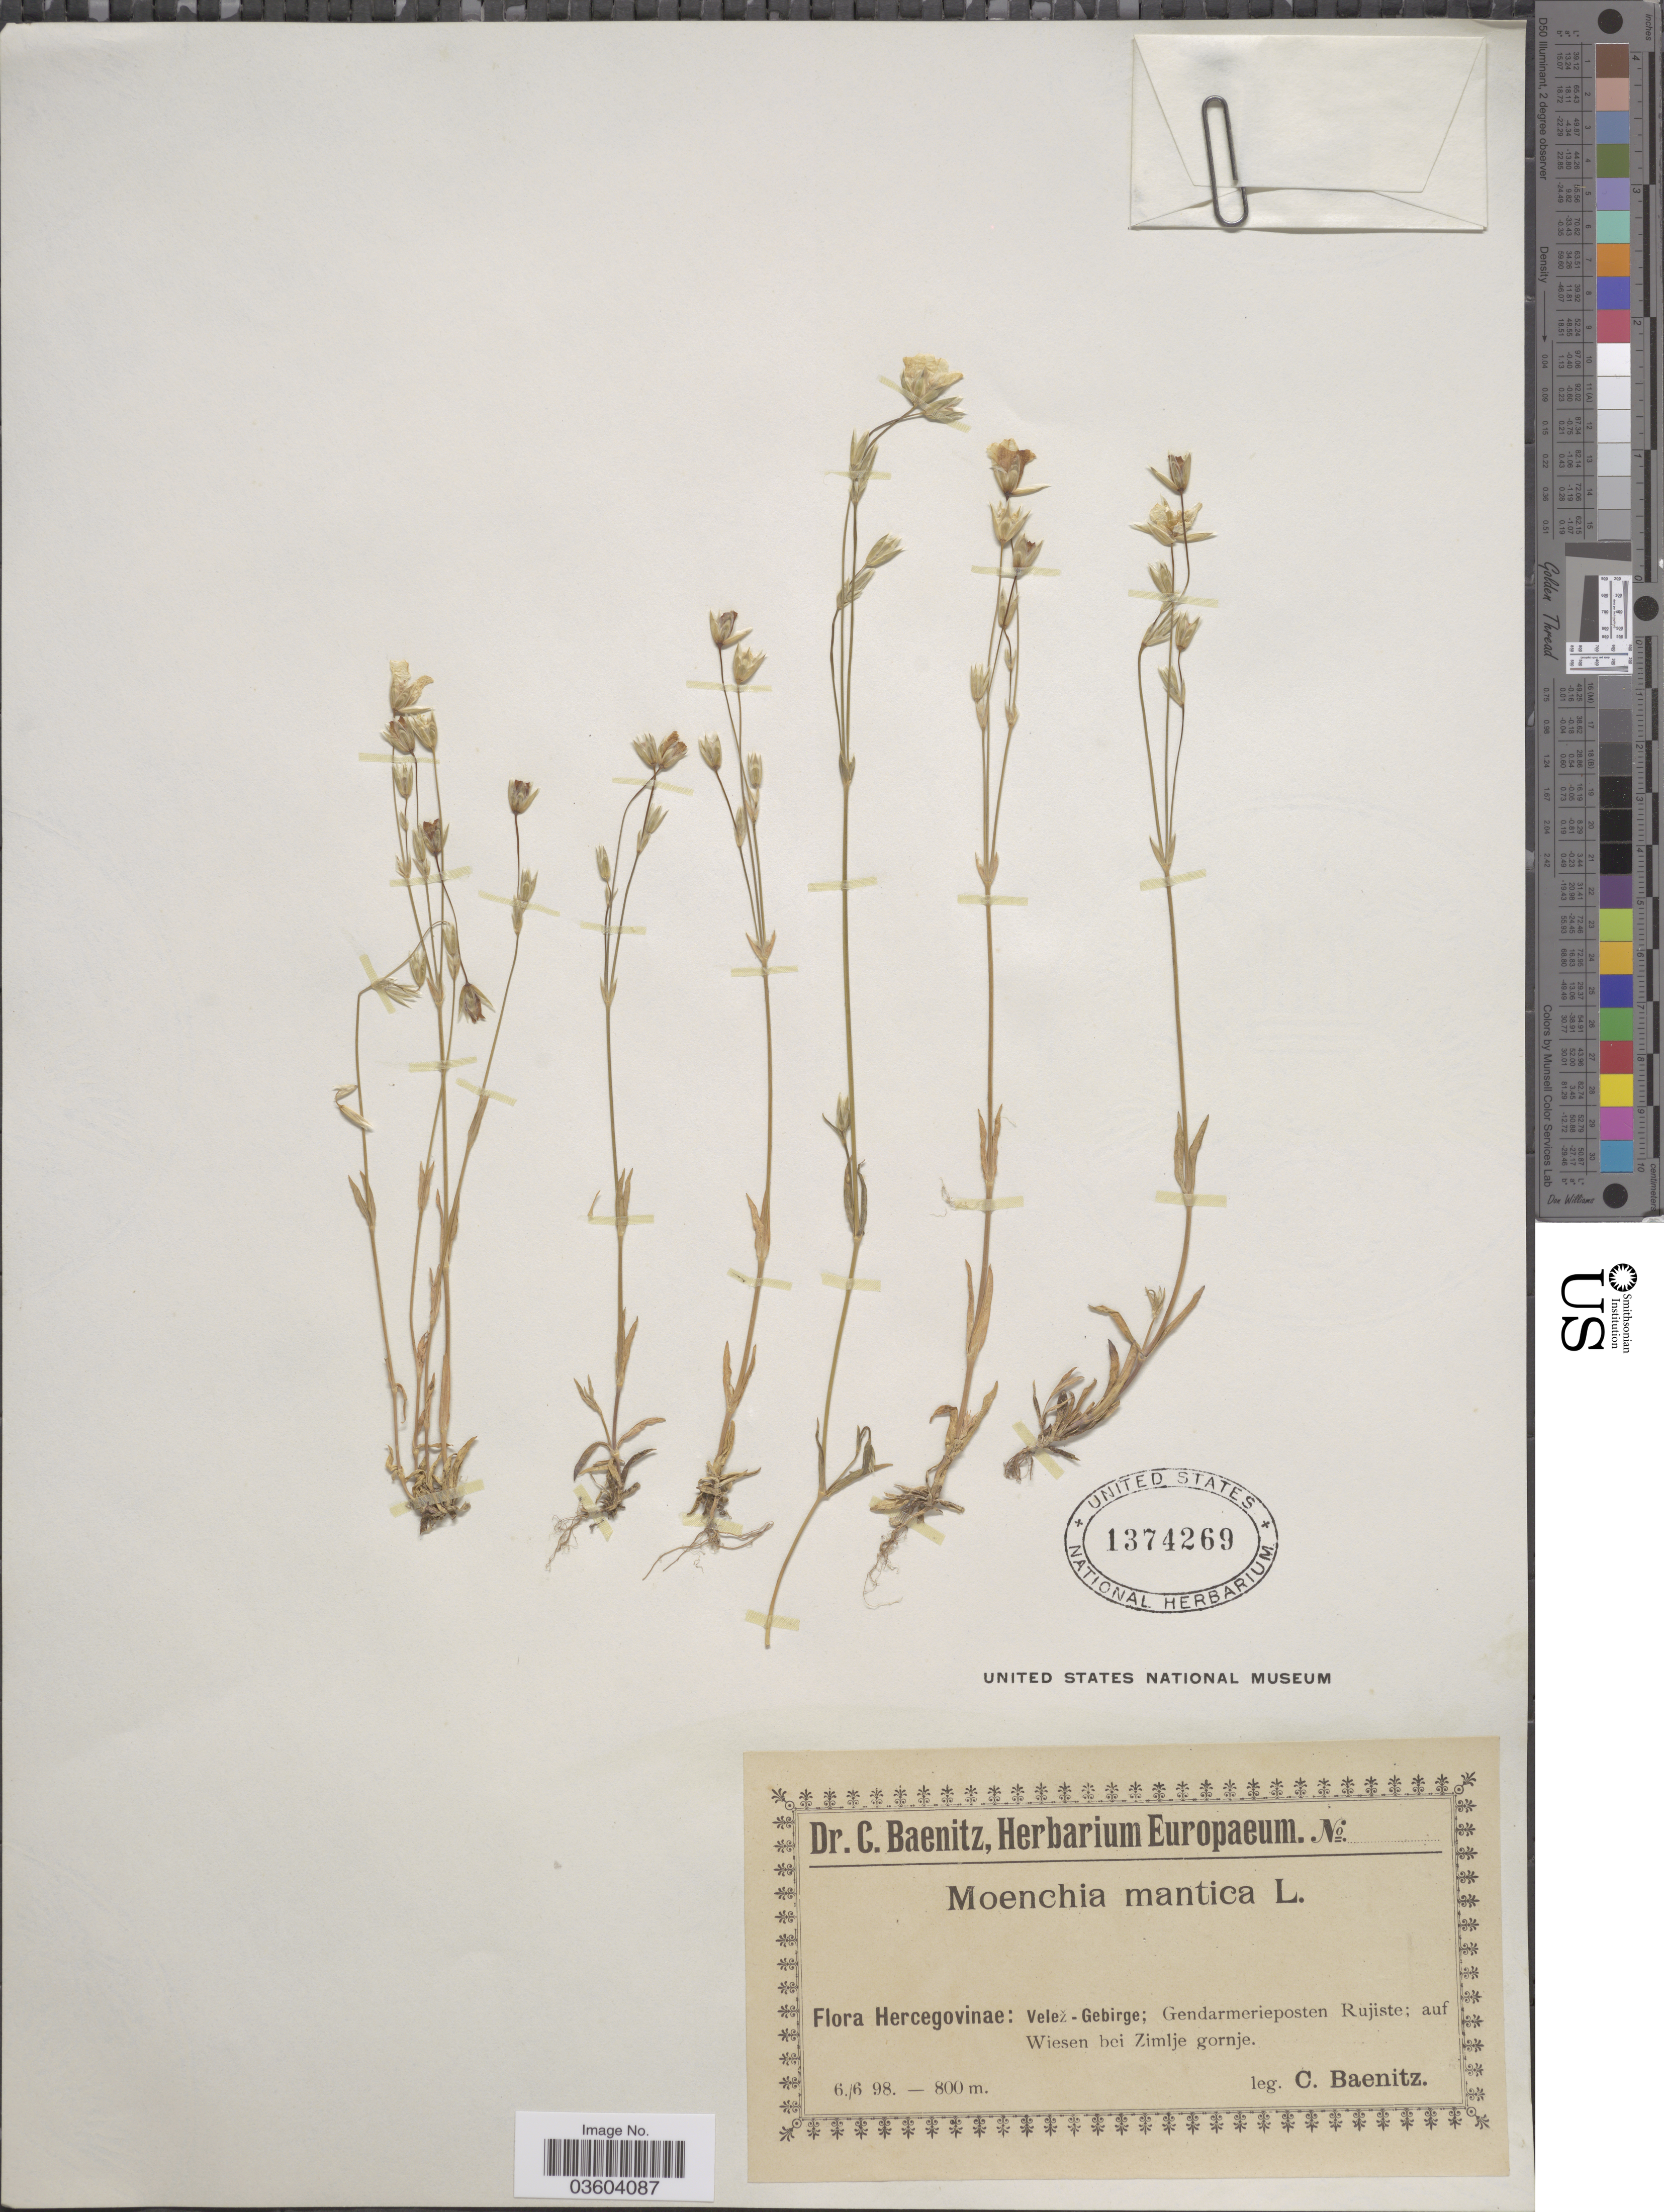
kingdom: Plantae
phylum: Tracheophyta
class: Magnoliopsida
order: Caryophyllales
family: Caryophyllaceae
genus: Moenchia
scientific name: Moenchia mantica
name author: Bartl.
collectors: C. G. Baenitz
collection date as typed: Transcribed d/m/y: 6/6/98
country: Bosnia and Herzegovina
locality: Hercegovinae: Velez-Gebirge; Gendarmerieposten Rujiste; auf Wiesen bei Zimlje gornje.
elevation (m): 800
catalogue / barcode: US 1374269